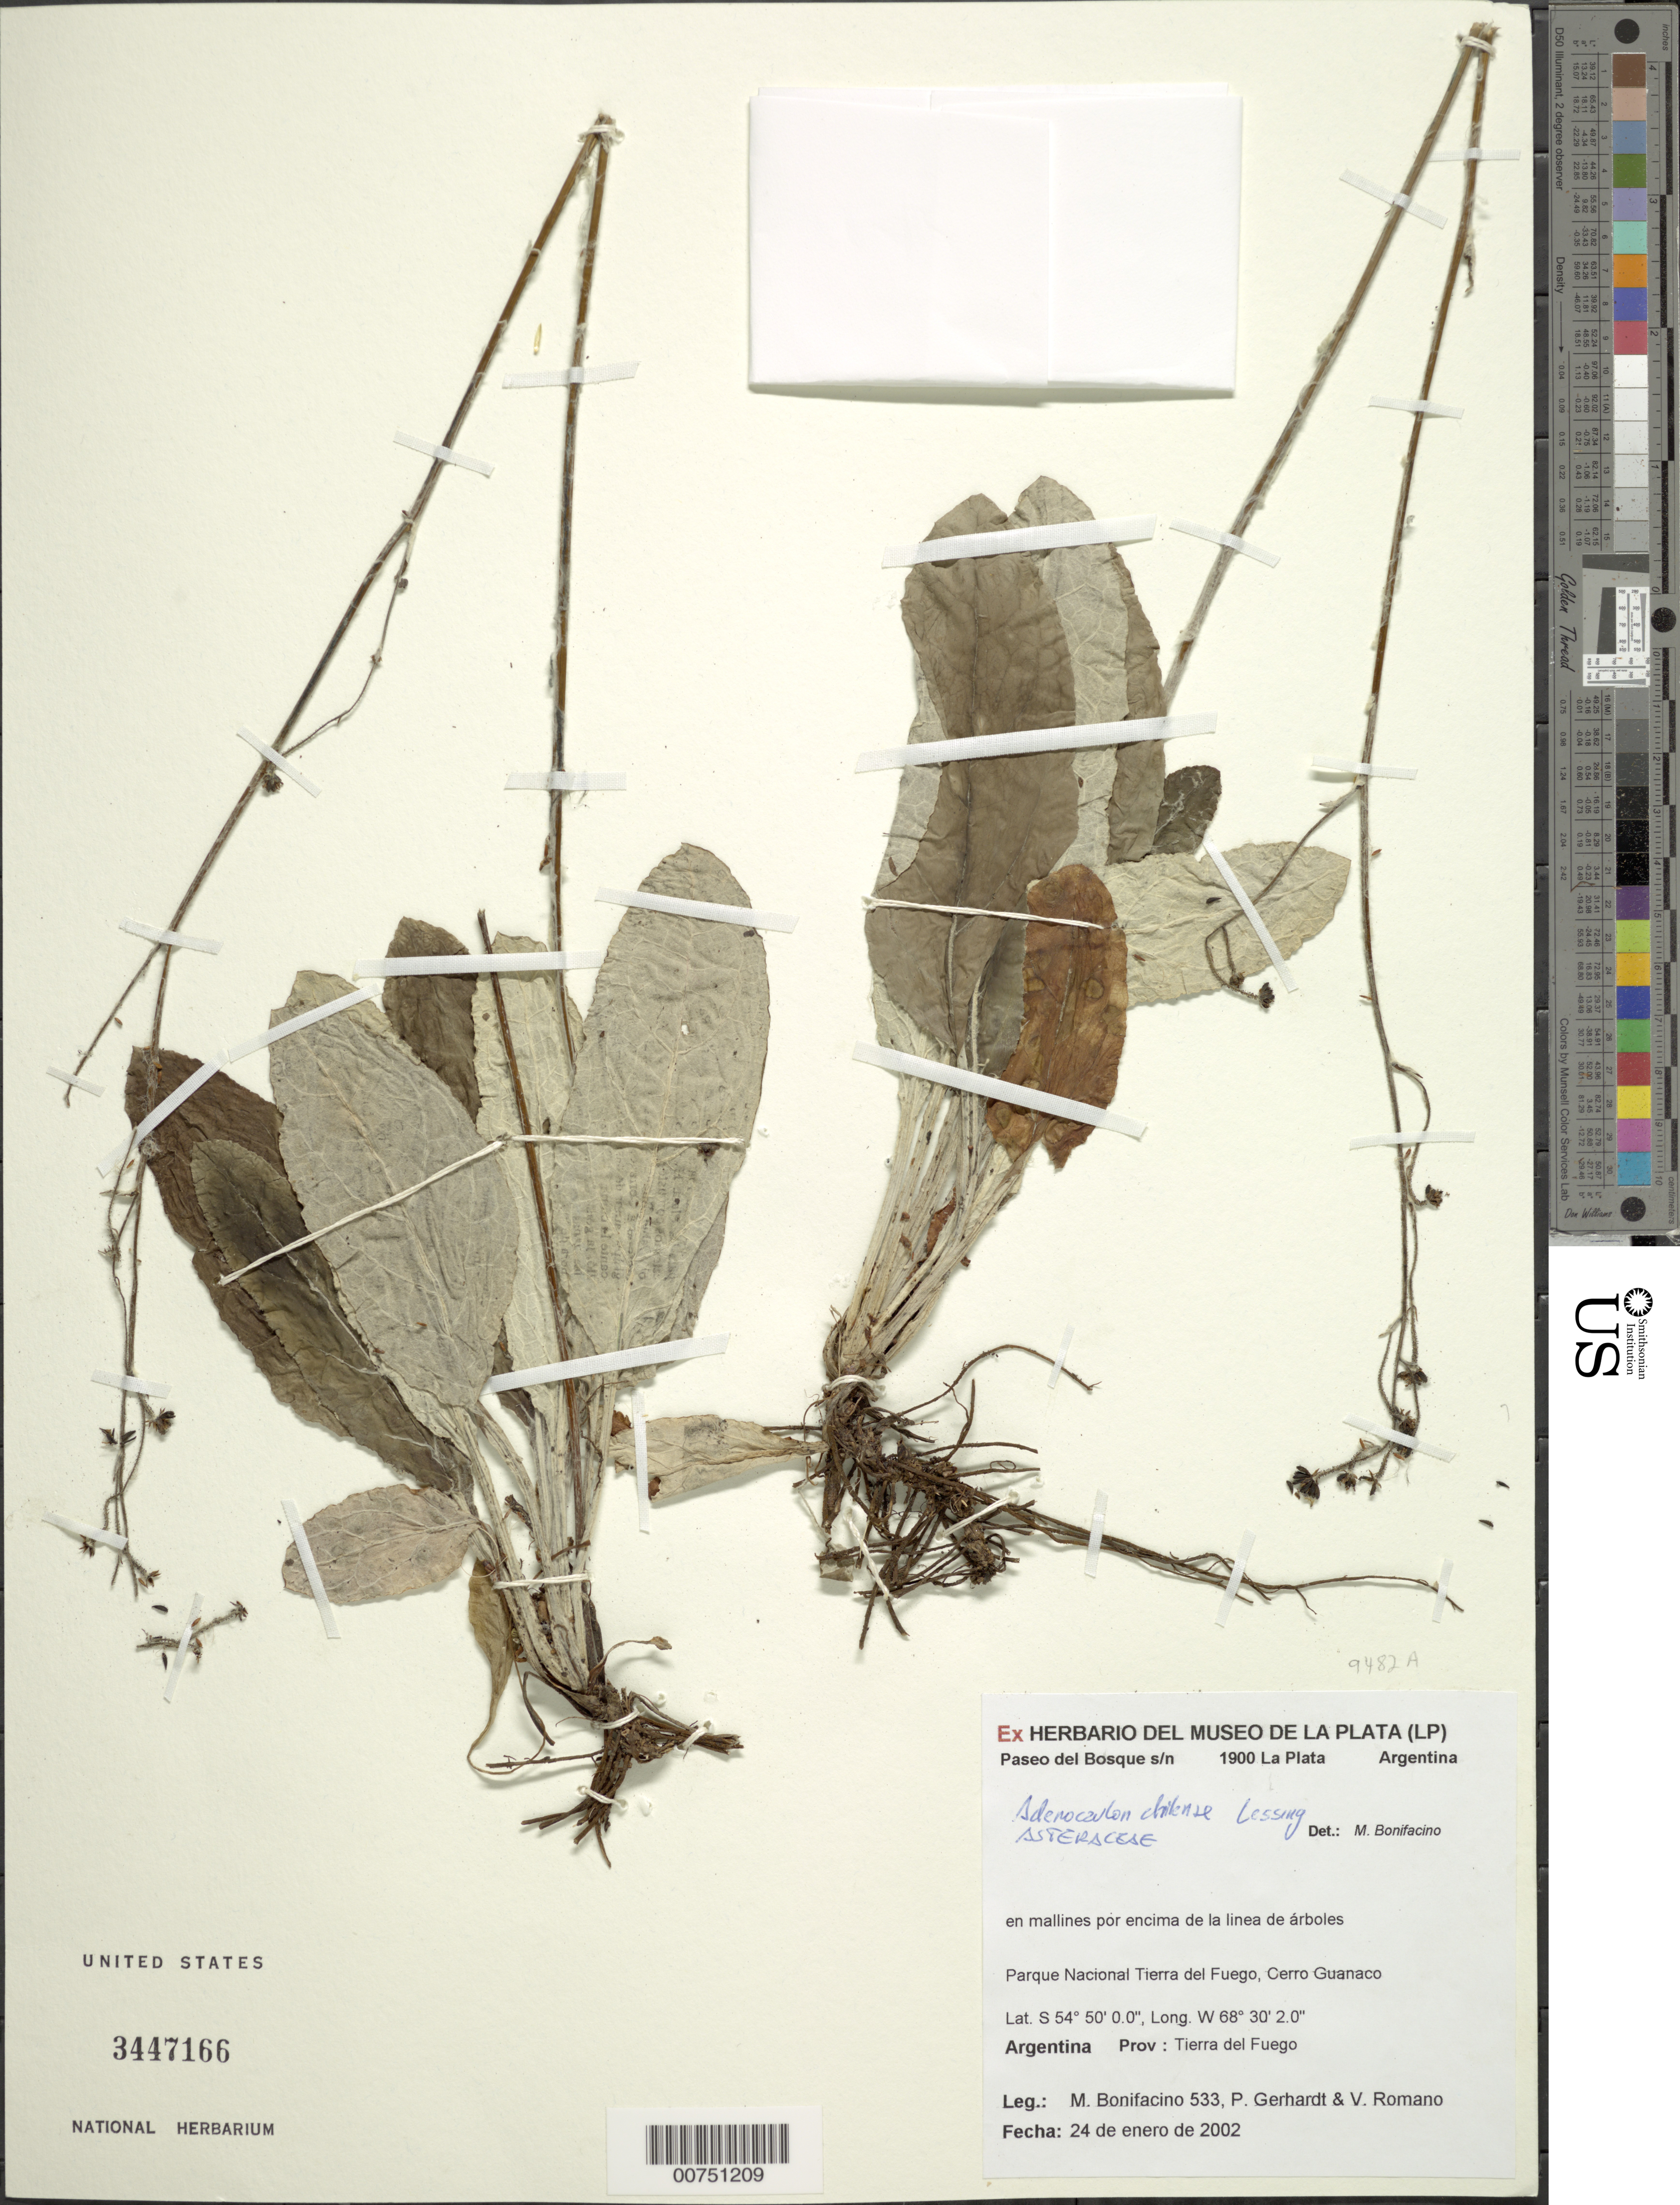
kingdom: Plantae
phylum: Tracheophyta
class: Magnoliopsida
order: Asterales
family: Asteraceae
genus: Adenocaulon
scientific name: Adenocaulon chilense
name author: Less.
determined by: Bonifacino, José Mauricio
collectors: M. Bonifacino, P. Gerhardt & V. Romano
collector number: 0533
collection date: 2002-01-24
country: Argentina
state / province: Tierra del Fuego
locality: Parque Nacional Tierra del Fuego, Cerro Guanaco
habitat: Mallines por encima de la linea de arboles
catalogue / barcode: US 3447166